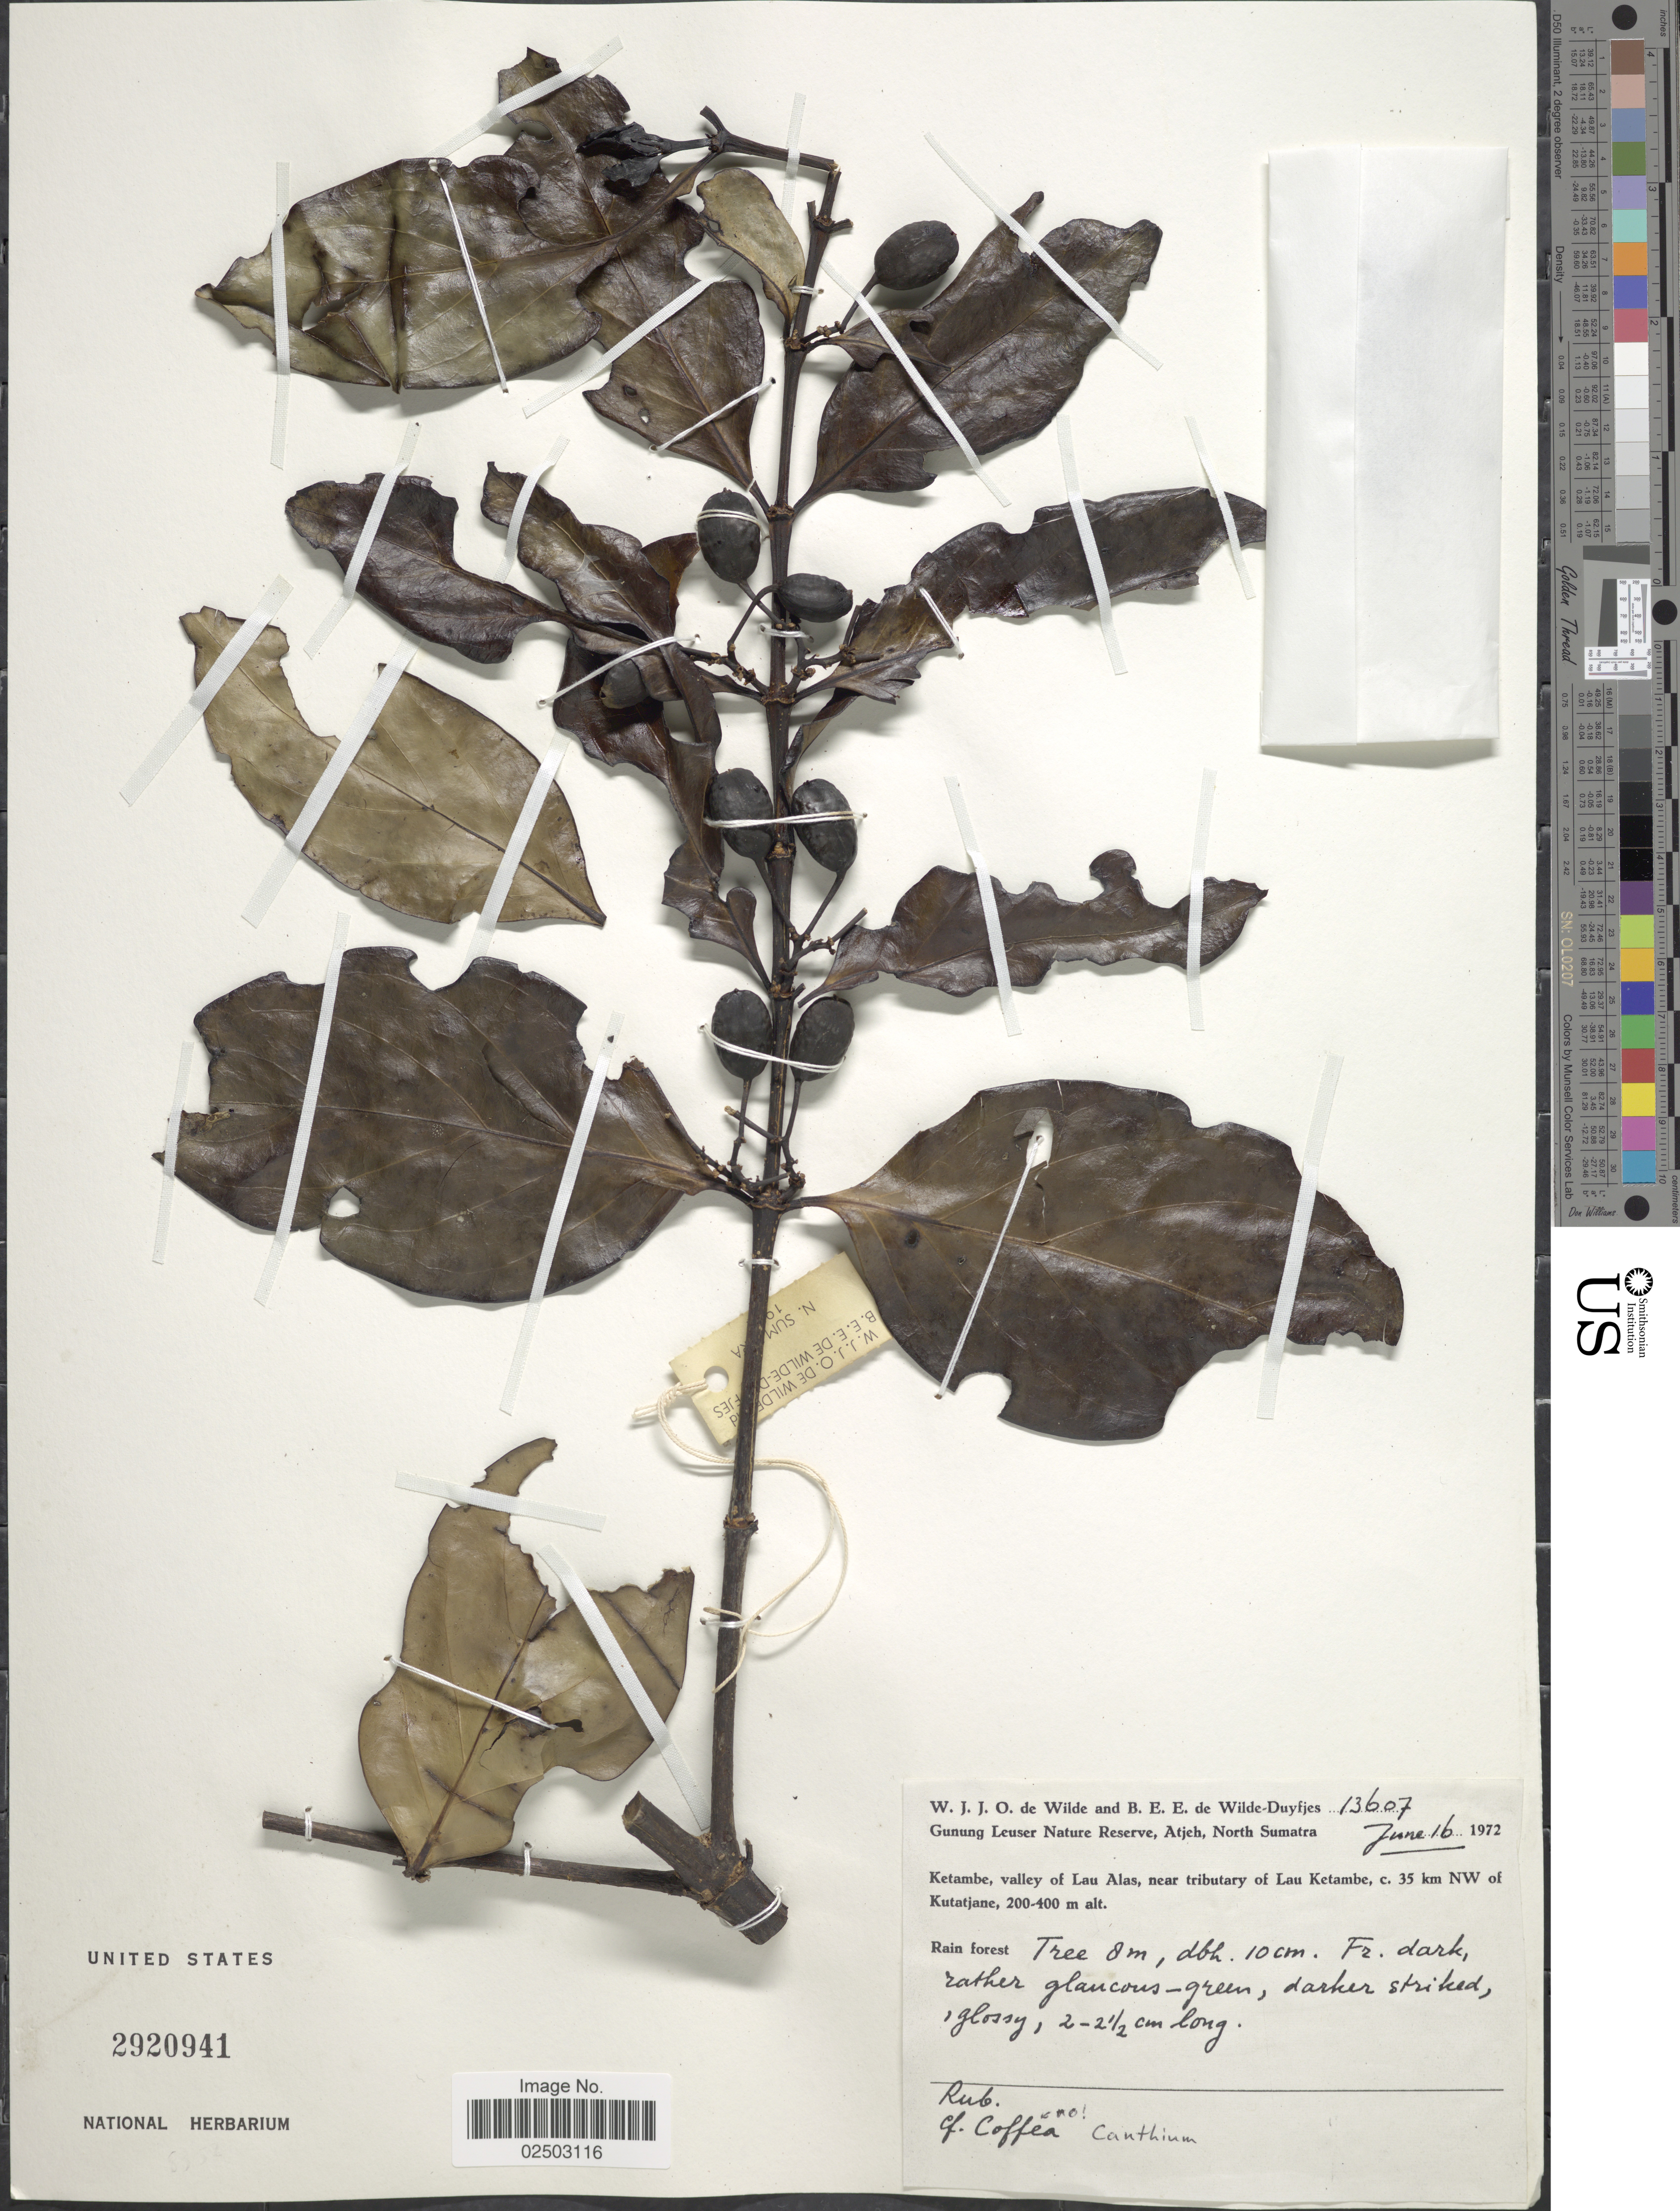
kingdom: Plantae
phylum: Tracheophyta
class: Magnoliopsida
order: Gentianales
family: Rubiaceae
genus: Bridsonia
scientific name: Bridsonia chamaedendrum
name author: (Kuntze) Verstraete & A.E. van Wyk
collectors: W. J. de Wilde & B. E. de Wilde-Duyfjes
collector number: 13607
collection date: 1972-06-16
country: Indonesia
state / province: Sumatra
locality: Gunung Leuser Nature Reserve, Atjeh, North Sumatra, Ketambe Research, valley of Lau Alas, near tributary of Lau Ketambe, c. 35 km NW of Kutatjane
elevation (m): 200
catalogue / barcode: US 2920941